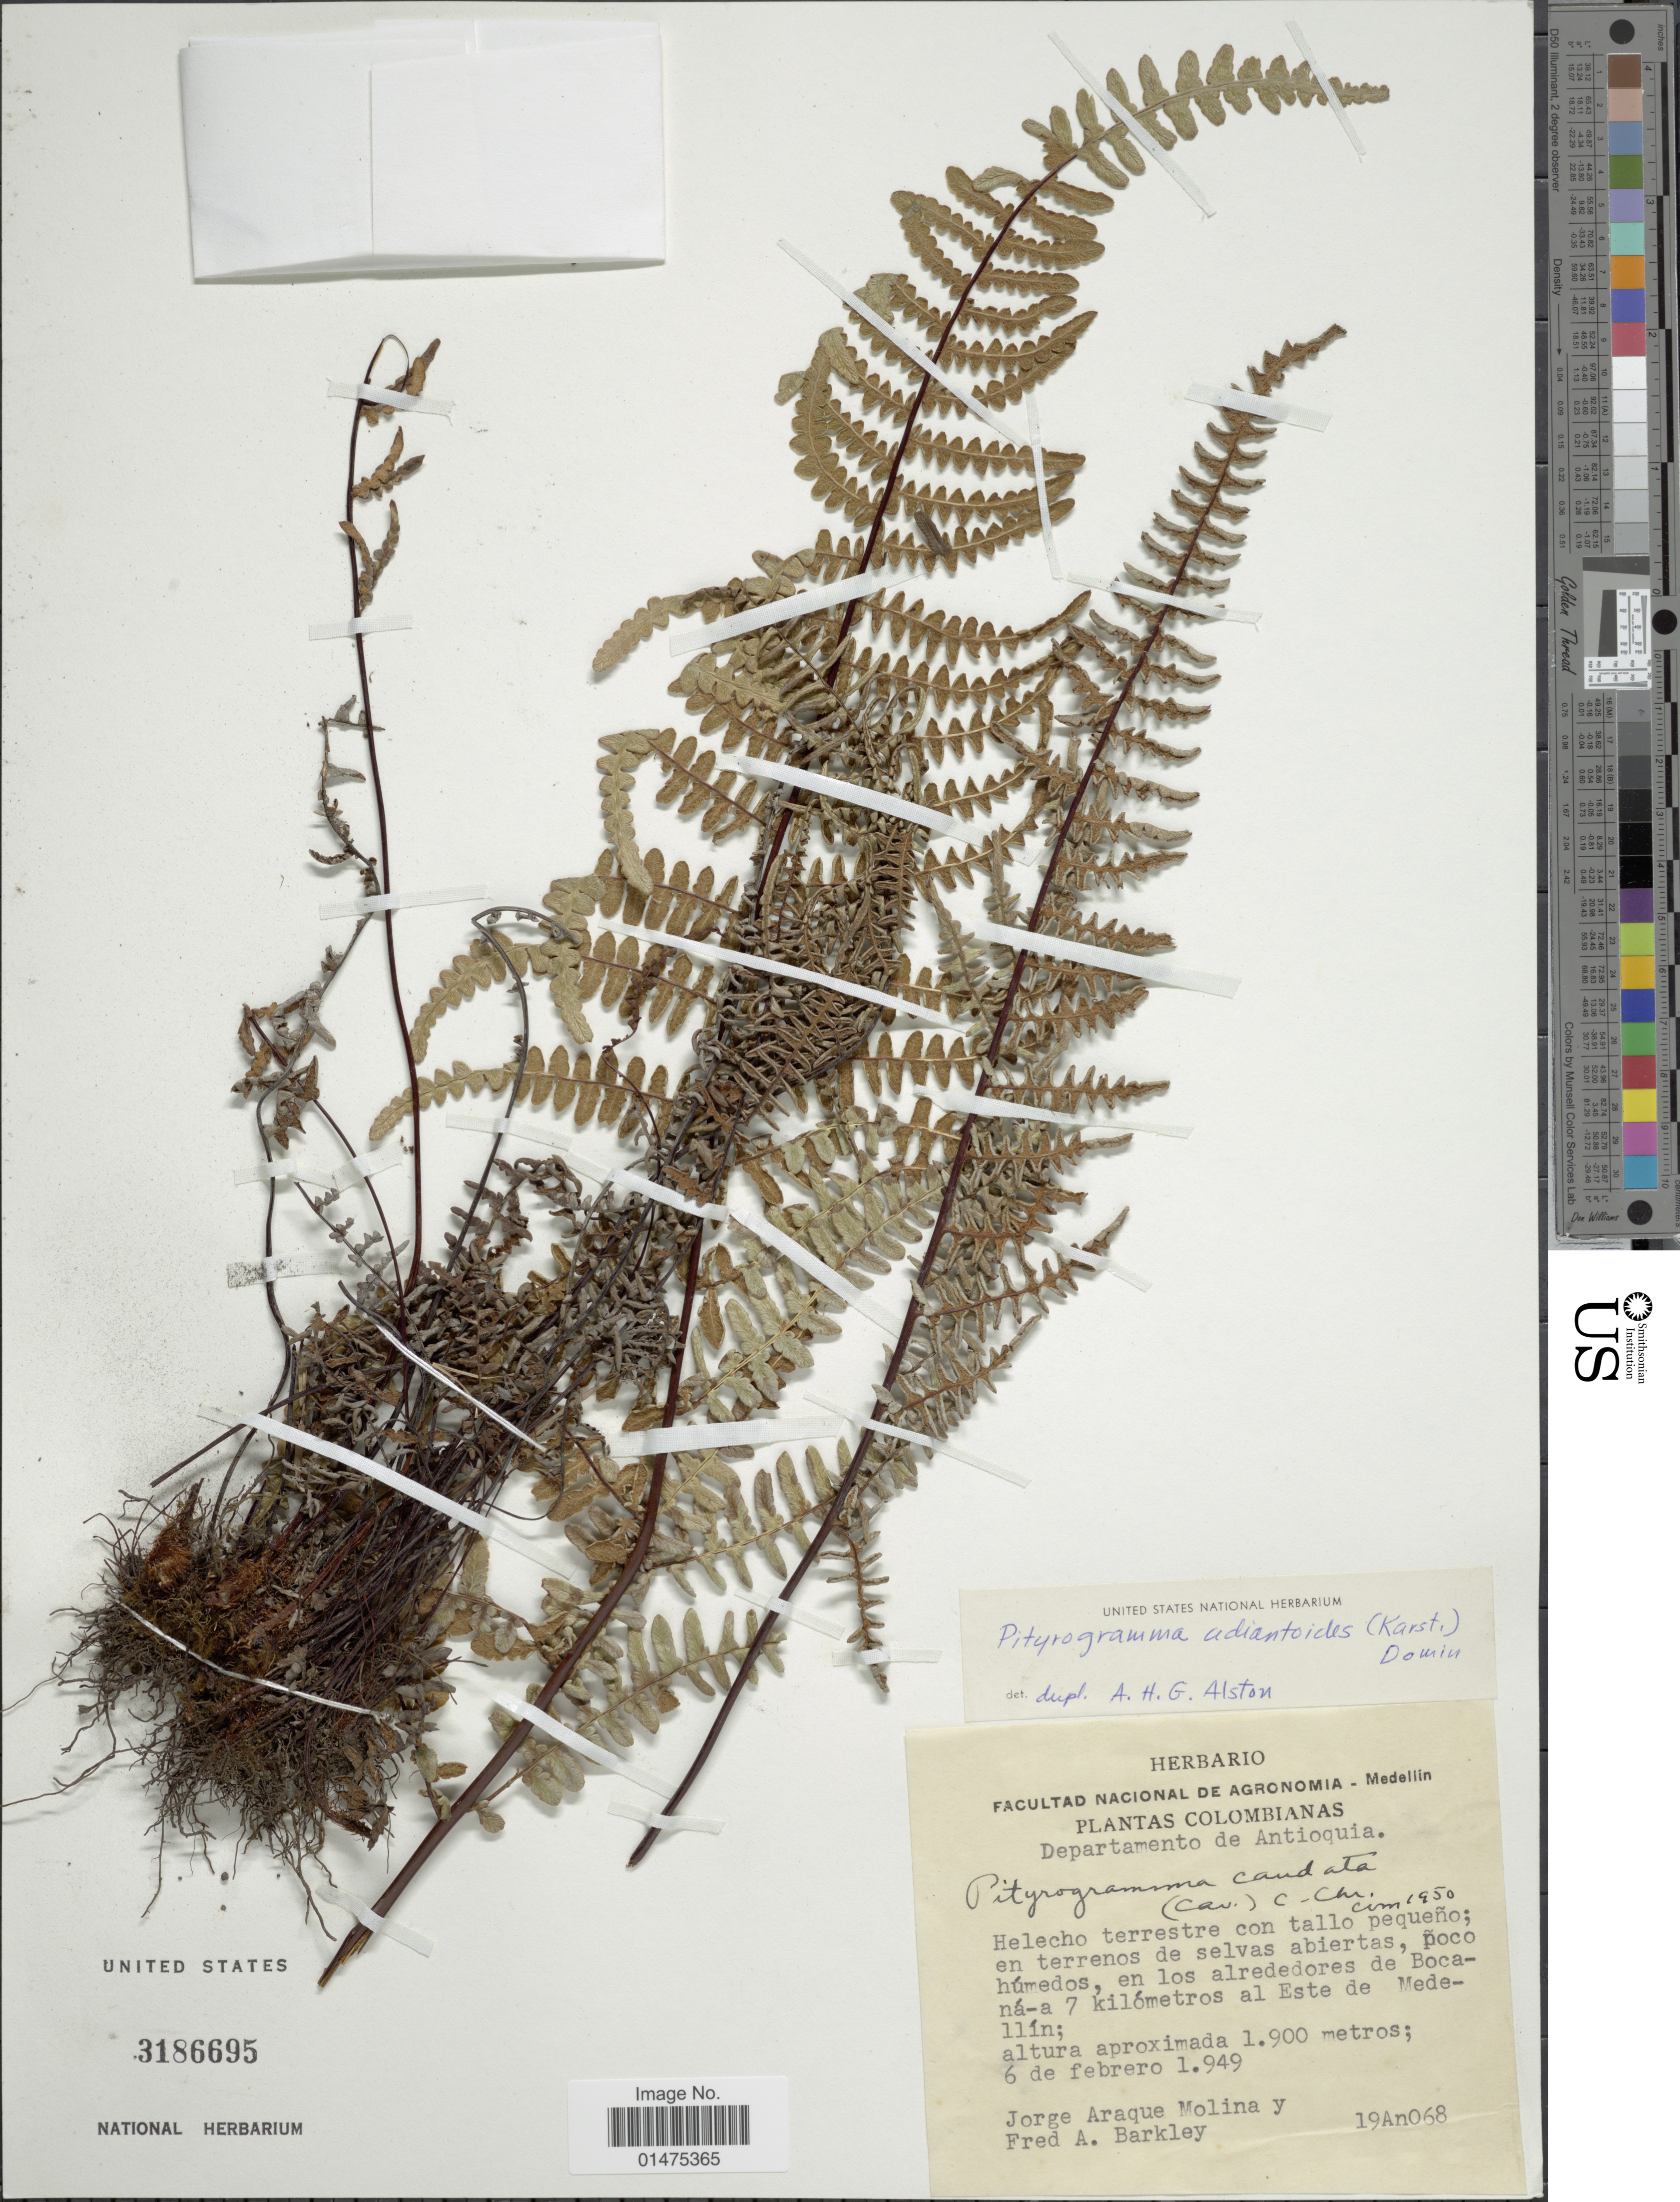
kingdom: Plantae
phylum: Tracheophyta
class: Polypodiopsida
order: Polypodiales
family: Pteridaceae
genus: Pityrogramma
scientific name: Pityrogramma sp.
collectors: J. A. Molina & F. A. Barkley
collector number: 19An068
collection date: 1949-02-06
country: Colombia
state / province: Antioquia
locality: Poco húmedos, en los alrededores de Bocaná-a 7 kilometros al Este de Medellín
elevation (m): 1900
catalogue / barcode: US 3186695